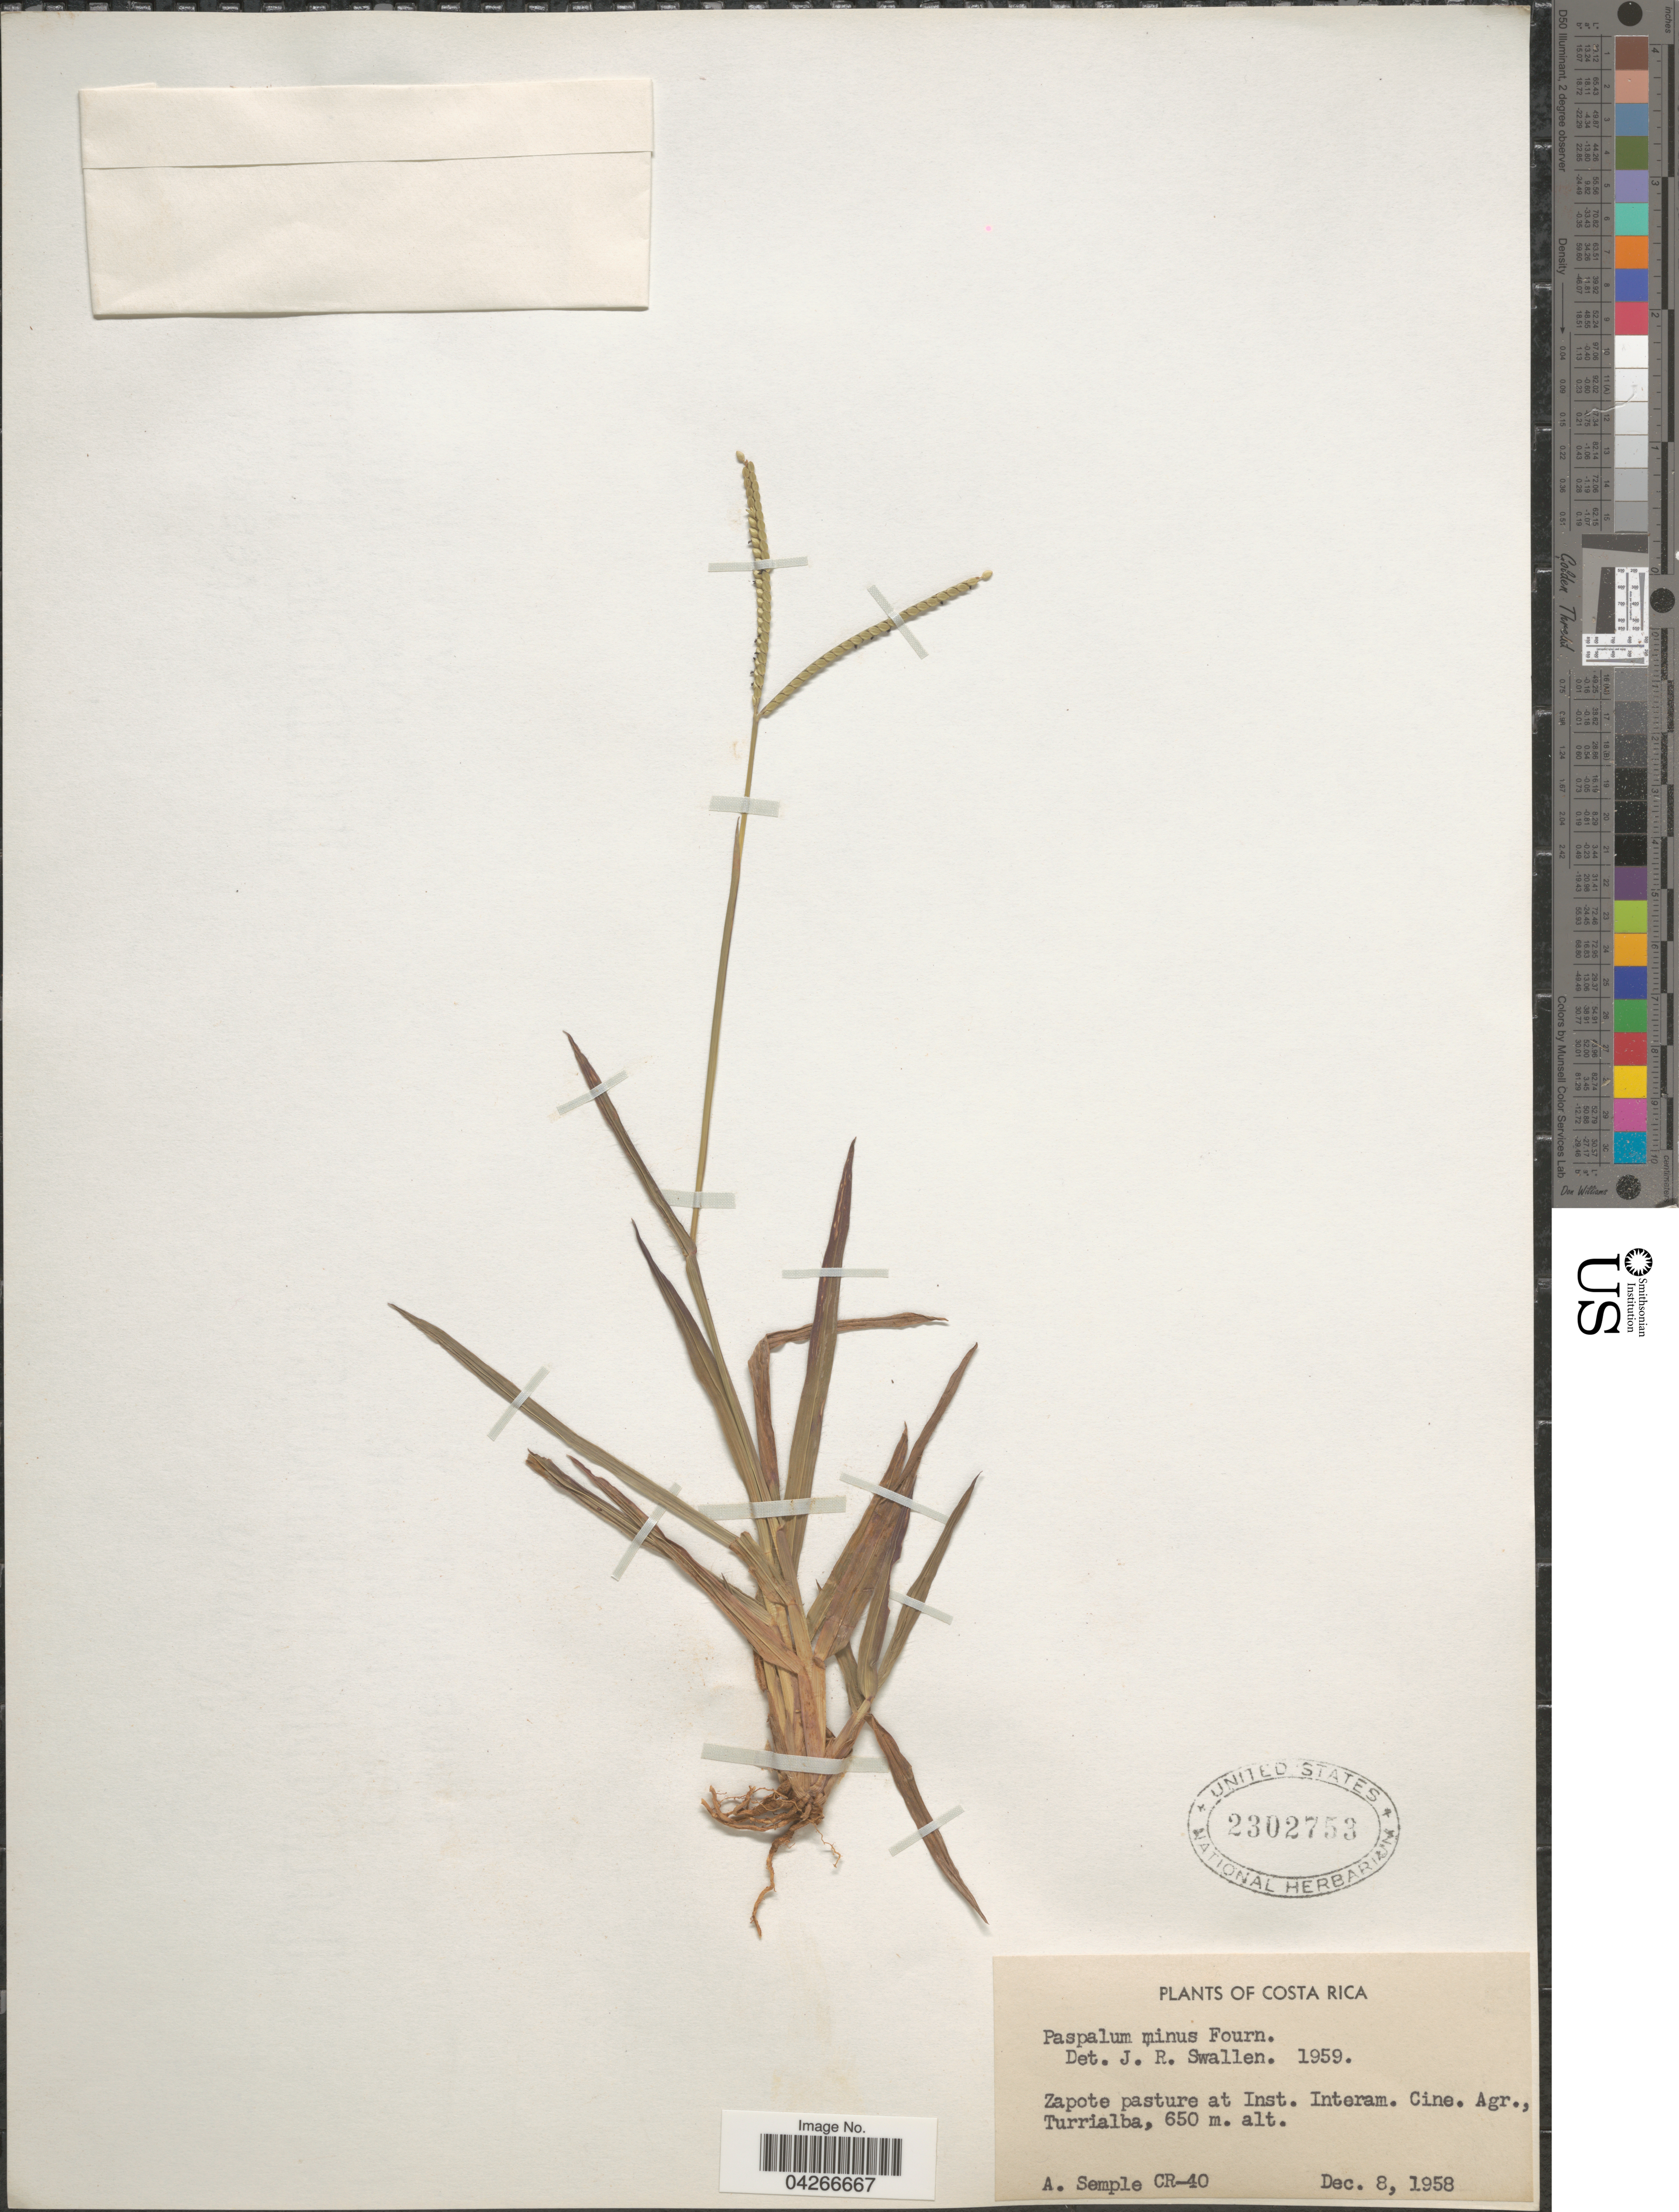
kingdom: Plantae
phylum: Tracheophyta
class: Liliopsida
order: Poales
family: Poaceae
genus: Paspalum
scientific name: Paspalum minus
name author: E. Fourn.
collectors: A. Semple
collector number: CR-40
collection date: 1958-12-08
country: Costa Rica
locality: Zapote pasture at Inst. Interam. Cine. Agr., Turrialba.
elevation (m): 650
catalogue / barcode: US 2302753